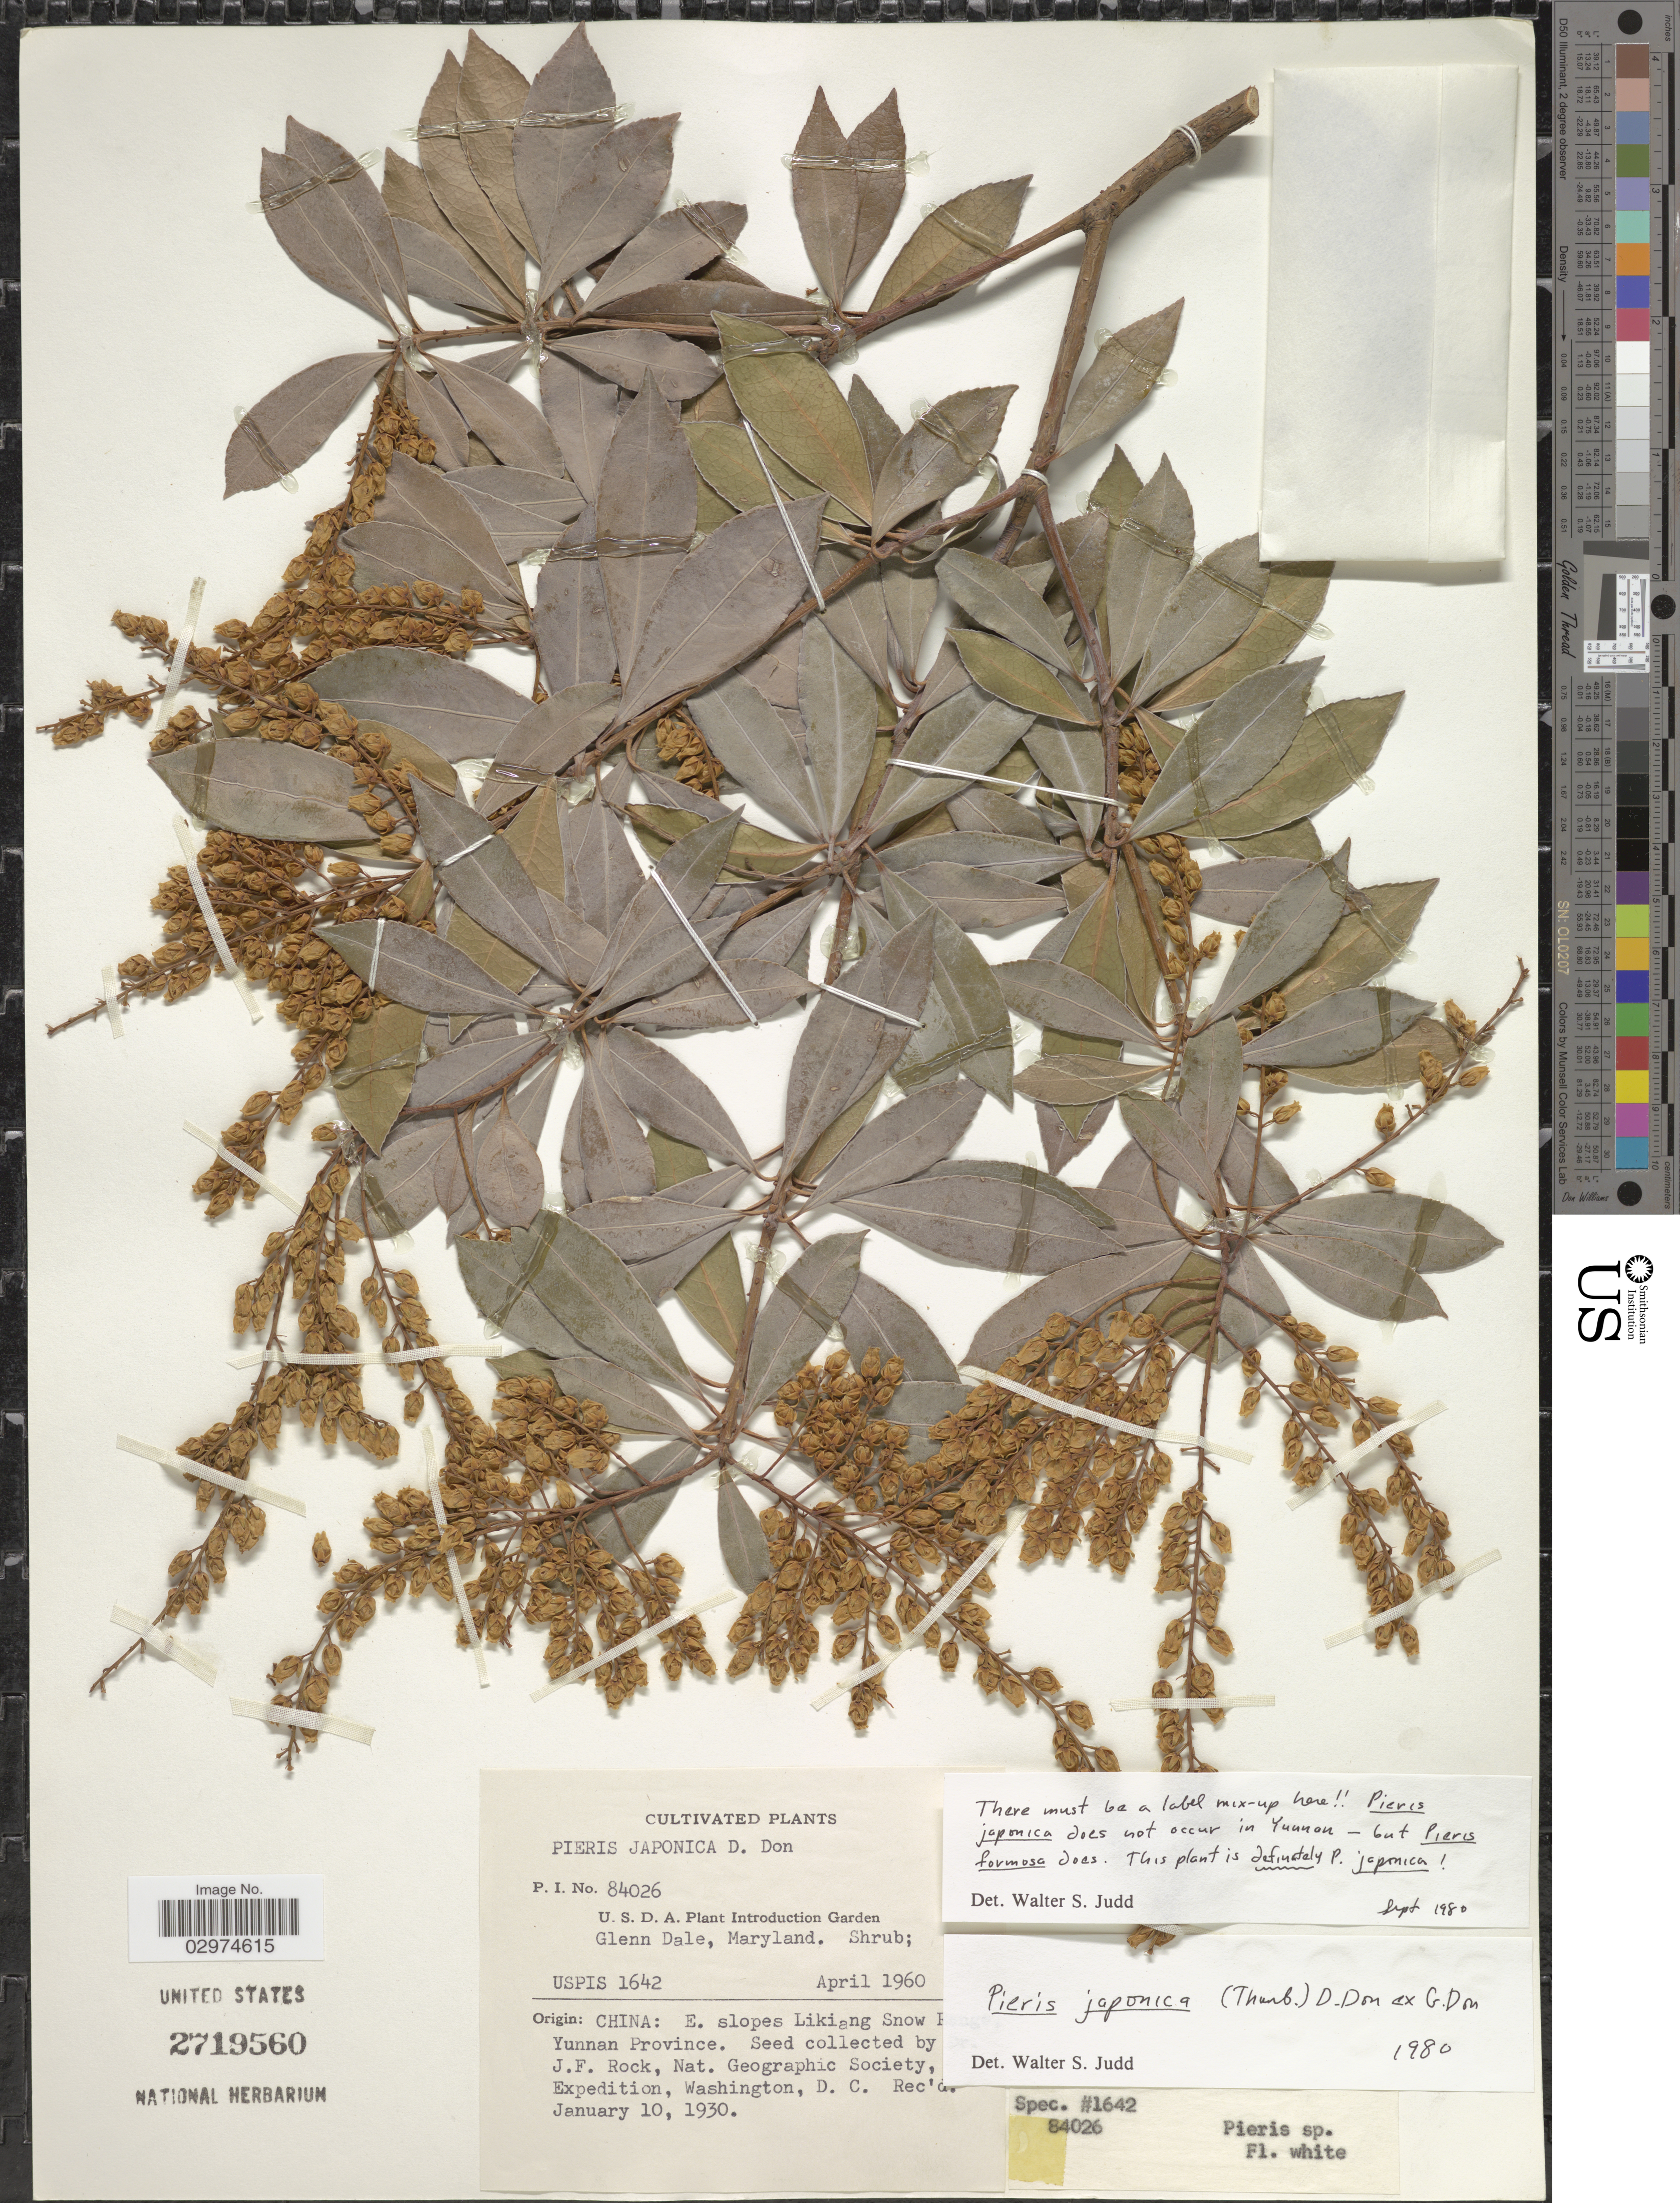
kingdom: Plantae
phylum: Tracheophyta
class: Magnoliopsida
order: Ericales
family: Ericaceae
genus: Pieris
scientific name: Pieris japonica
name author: (Thunb.) D. Don ex G. Don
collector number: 84026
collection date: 1960-04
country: United States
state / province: Maryland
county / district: Prince George's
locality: U.S.D.A. Plant Introduction Garden [unsure placement] , Glenn Dale.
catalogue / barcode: US 2719560